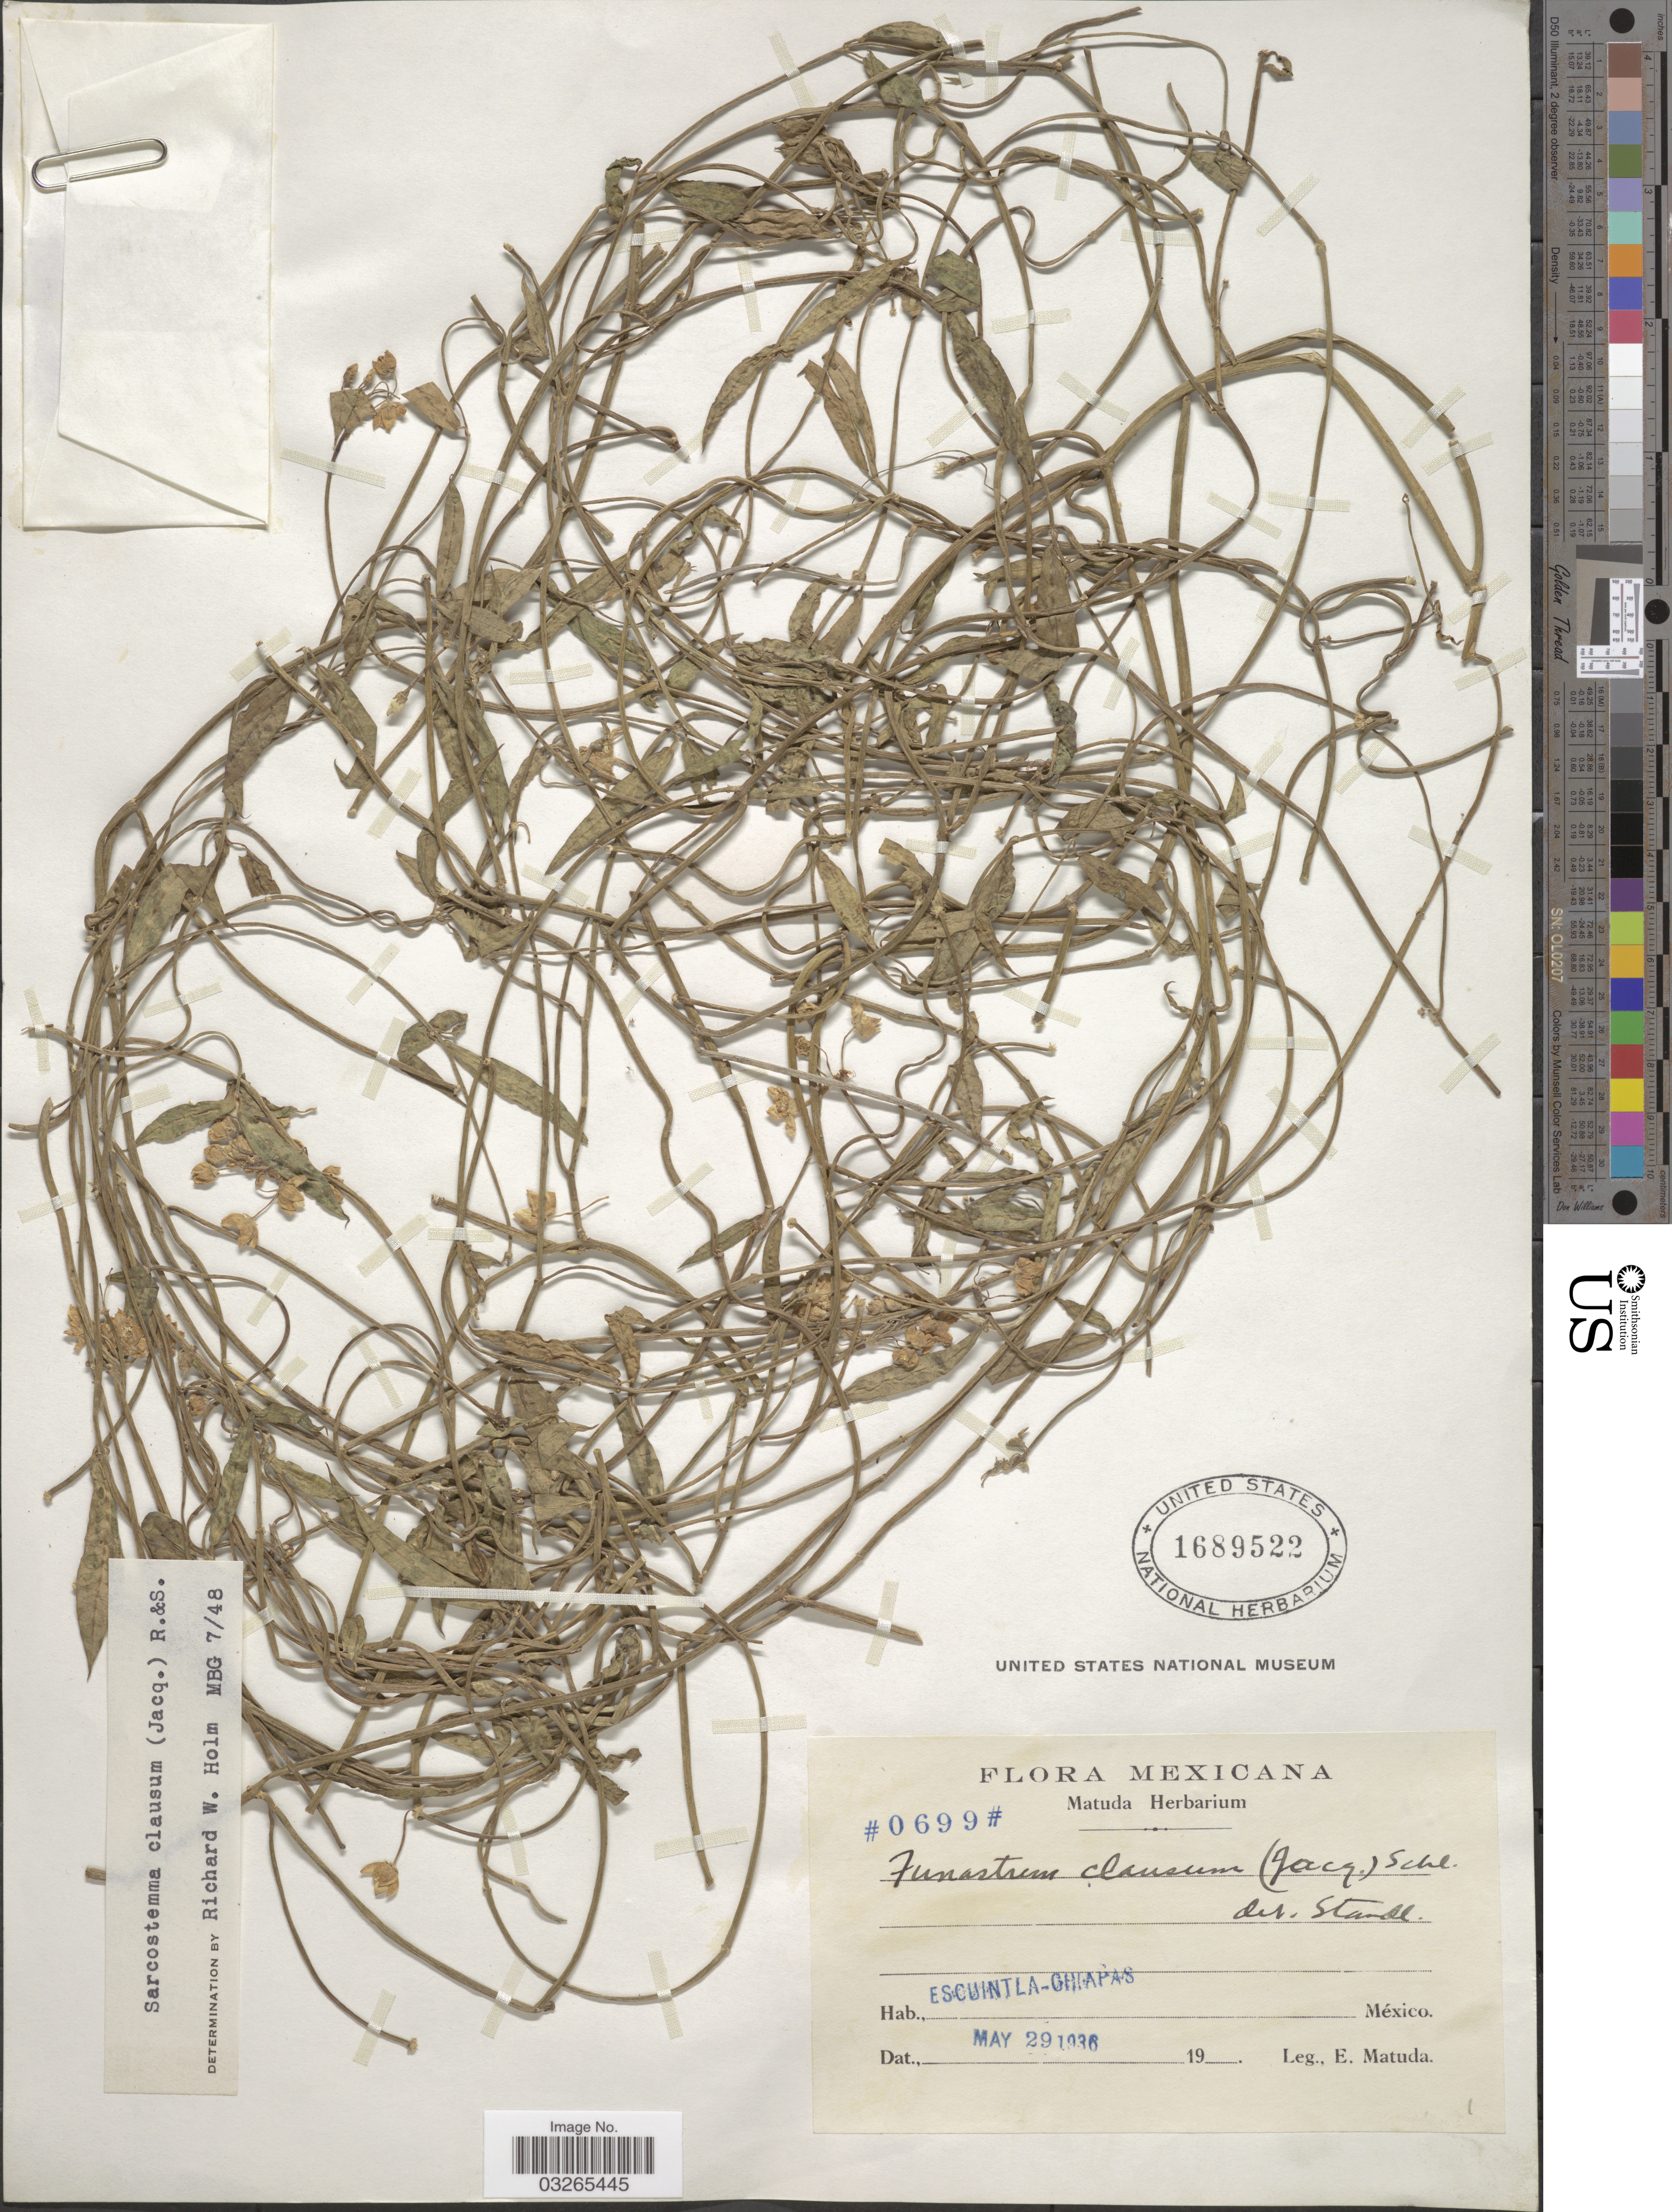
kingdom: Plantae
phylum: Tracheophyta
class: Magnoliopsida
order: Gentianales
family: Apocynaceae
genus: Sarcostemma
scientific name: Sarcostemma clausum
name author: (Jacq.) Schult.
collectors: E. Matuda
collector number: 0699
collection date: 1936-05-29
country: Mexico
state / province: Chiapas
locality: Escuintla.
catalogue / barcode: US 1689522